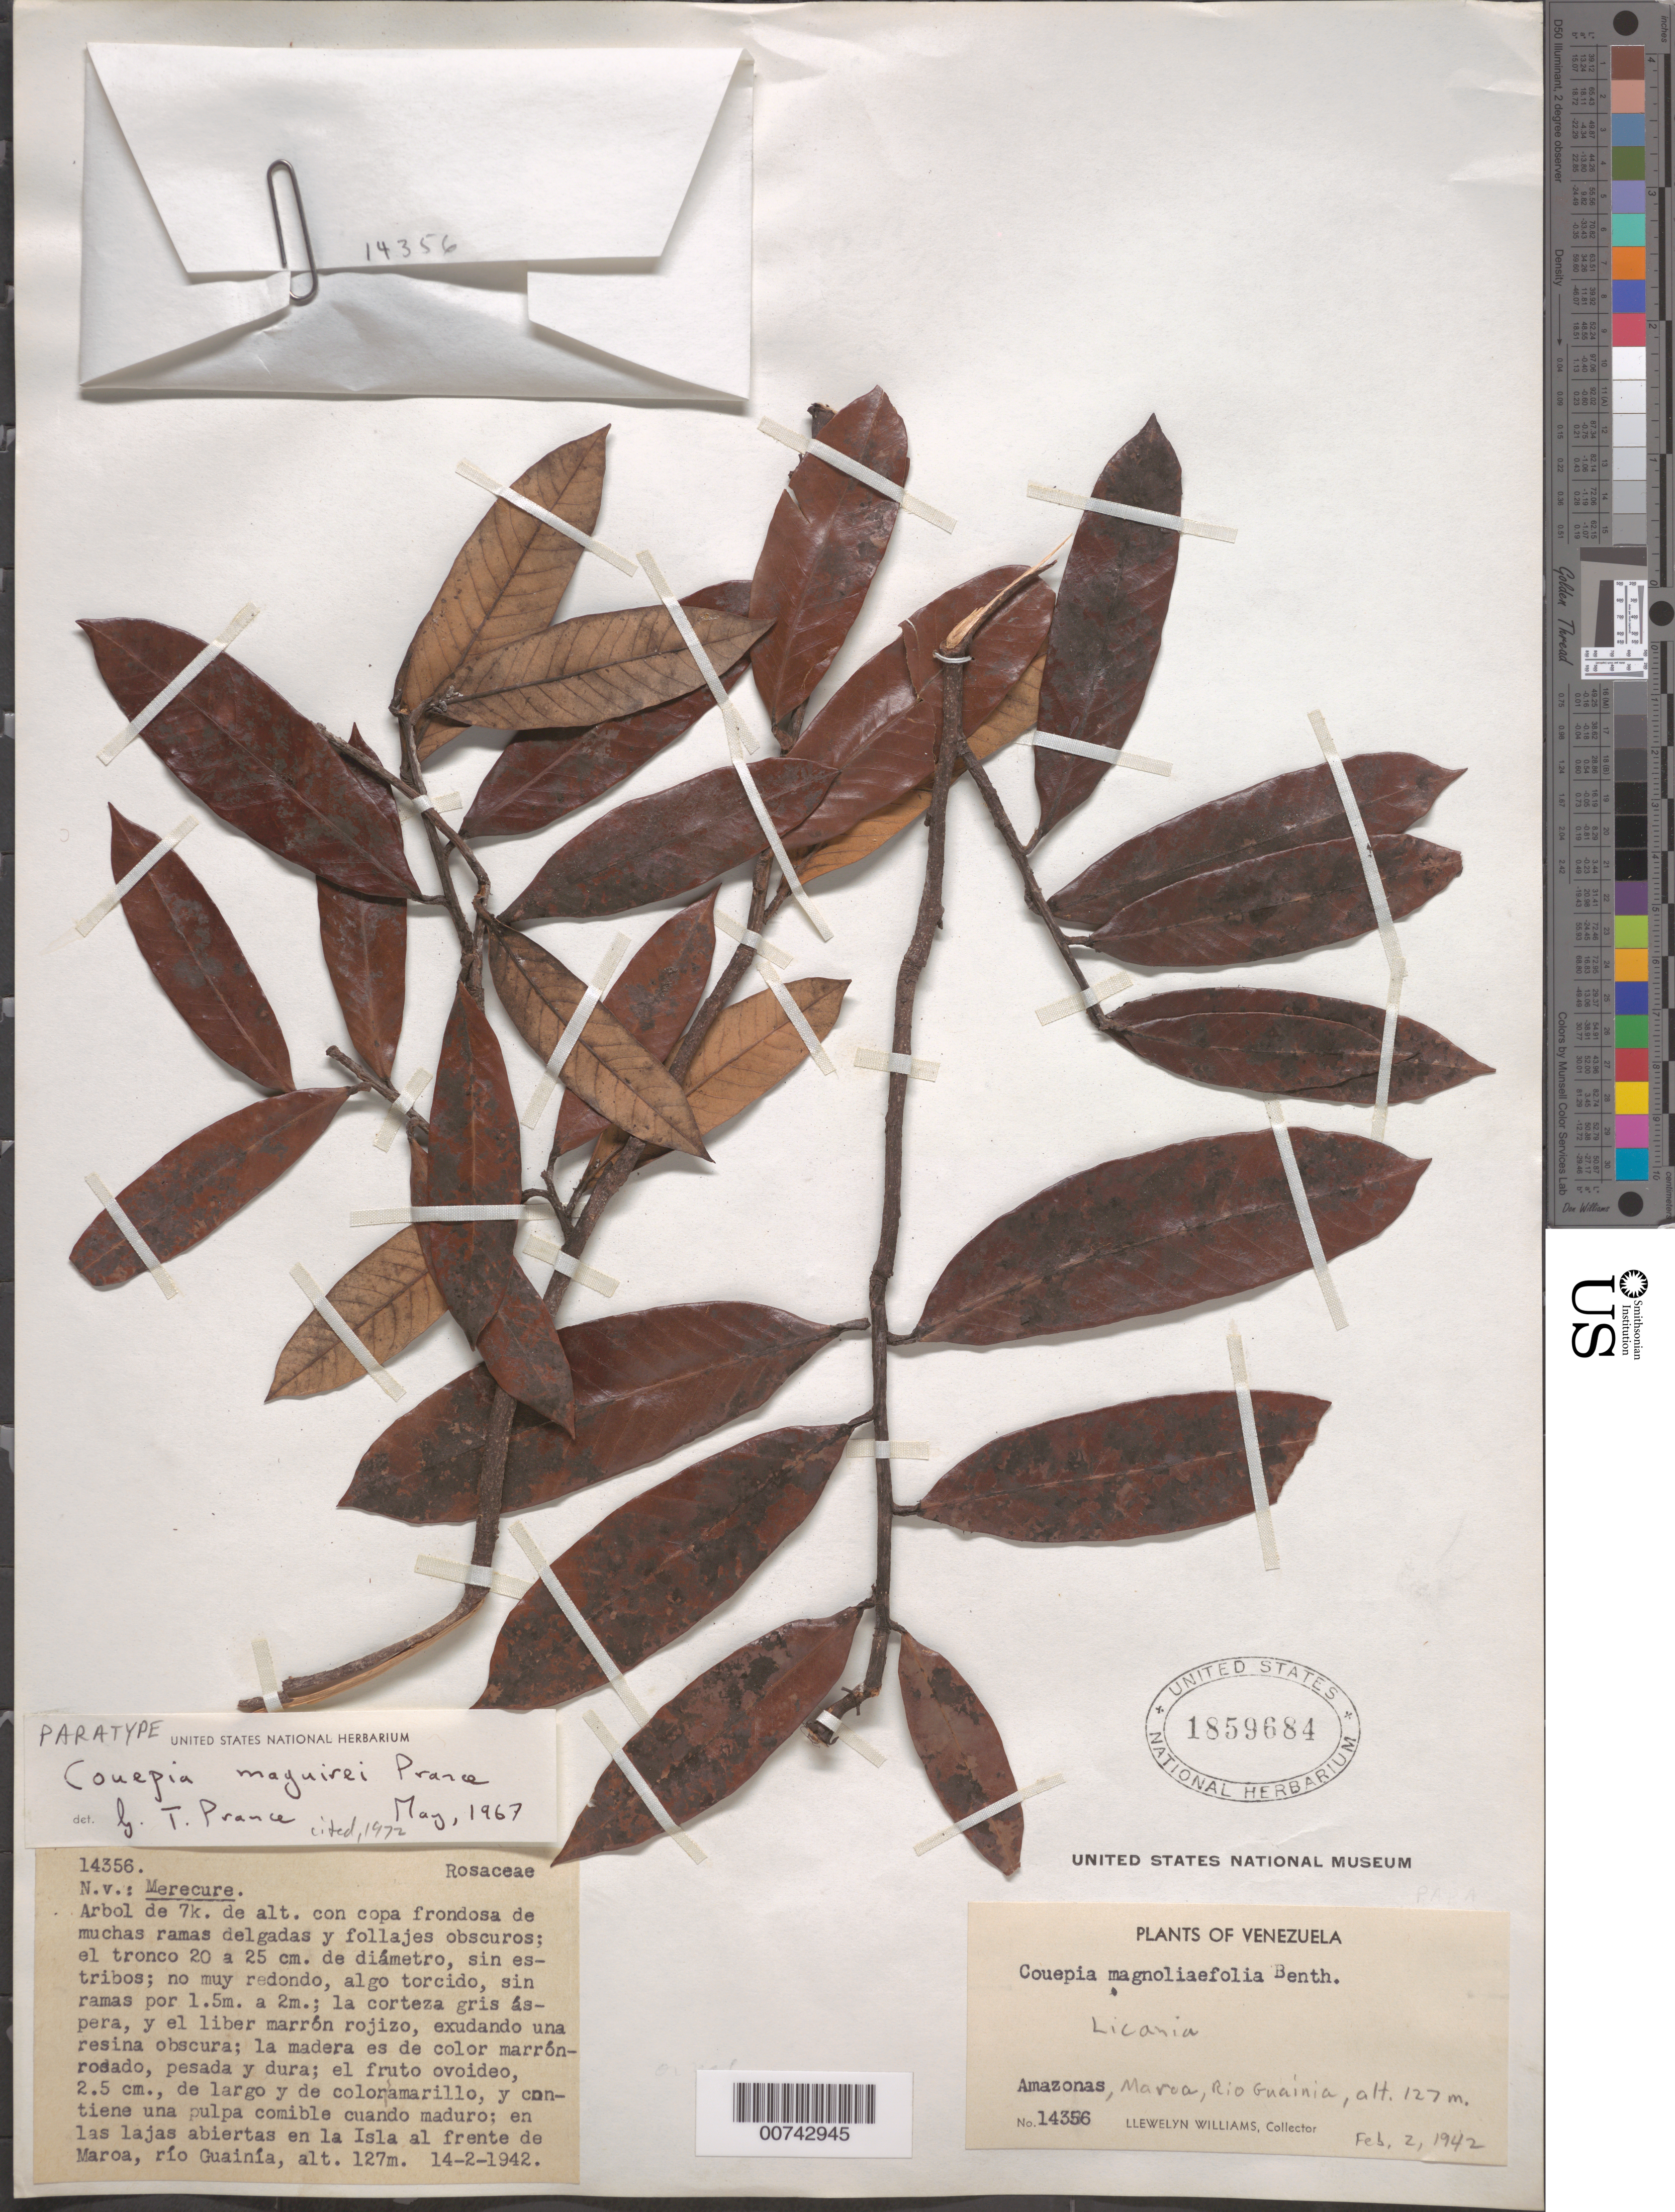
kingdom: Plantae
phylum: Tracheophyta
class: Magnoliopsida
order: Malpighiales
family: Chrysobalanaceae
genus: Couepia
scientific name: Couepia maguirei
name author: Prance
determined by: Prance, G. T.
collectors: Ll. Williams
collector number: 14356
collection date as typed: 14-Feb-42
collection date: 1942-02-14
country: Venezuela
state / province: Amazonas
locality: Maroa, Río Guainía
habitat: En la Isla al frente de Maroa; en las lajas abeirtas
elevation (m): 127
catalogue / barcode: US 1859684